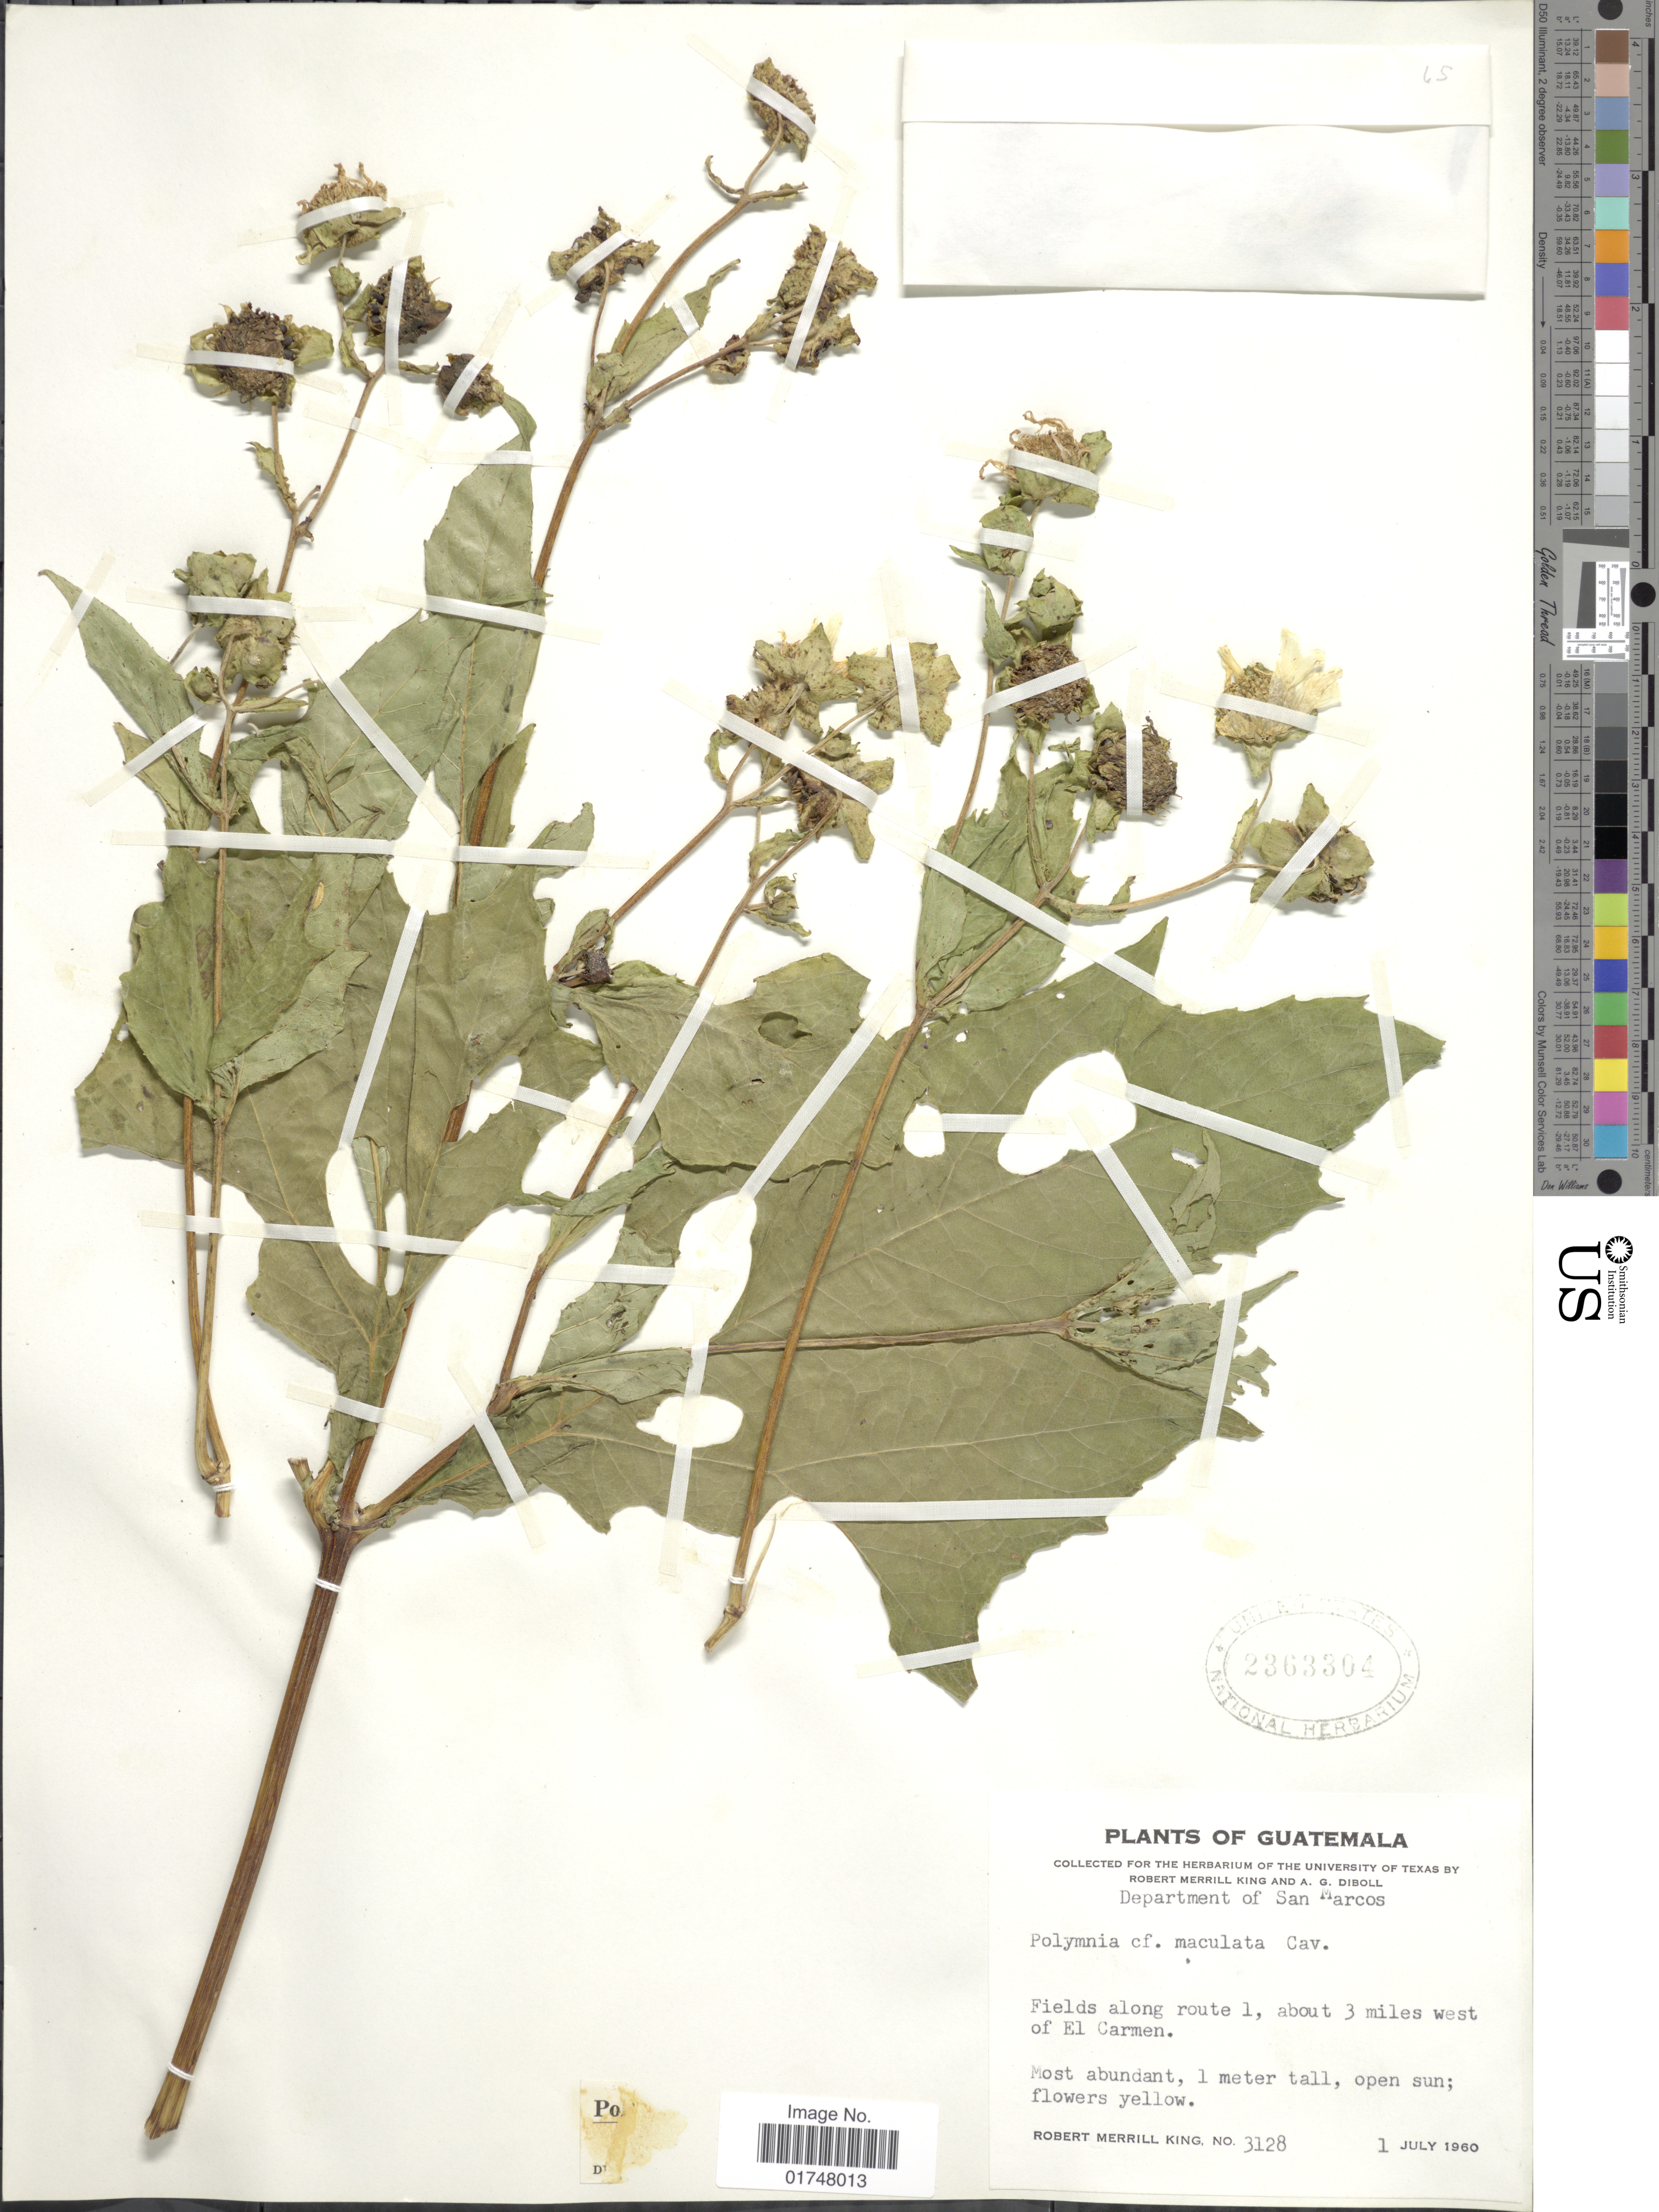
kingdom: Plantae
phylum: Tracheophyta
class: Magnoliopsida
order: Asterales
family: Asteraceae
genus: Smallanthus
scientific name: Smallanthus maculatus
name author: (Cav.) H. Rob.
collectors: R. M. King & A. Diboll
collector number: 3128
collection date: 1960-07-01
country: Guatemala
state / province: San Marcos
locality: Fields along route 1, about 3 miles west of El Carmen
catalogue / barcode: US 2363304